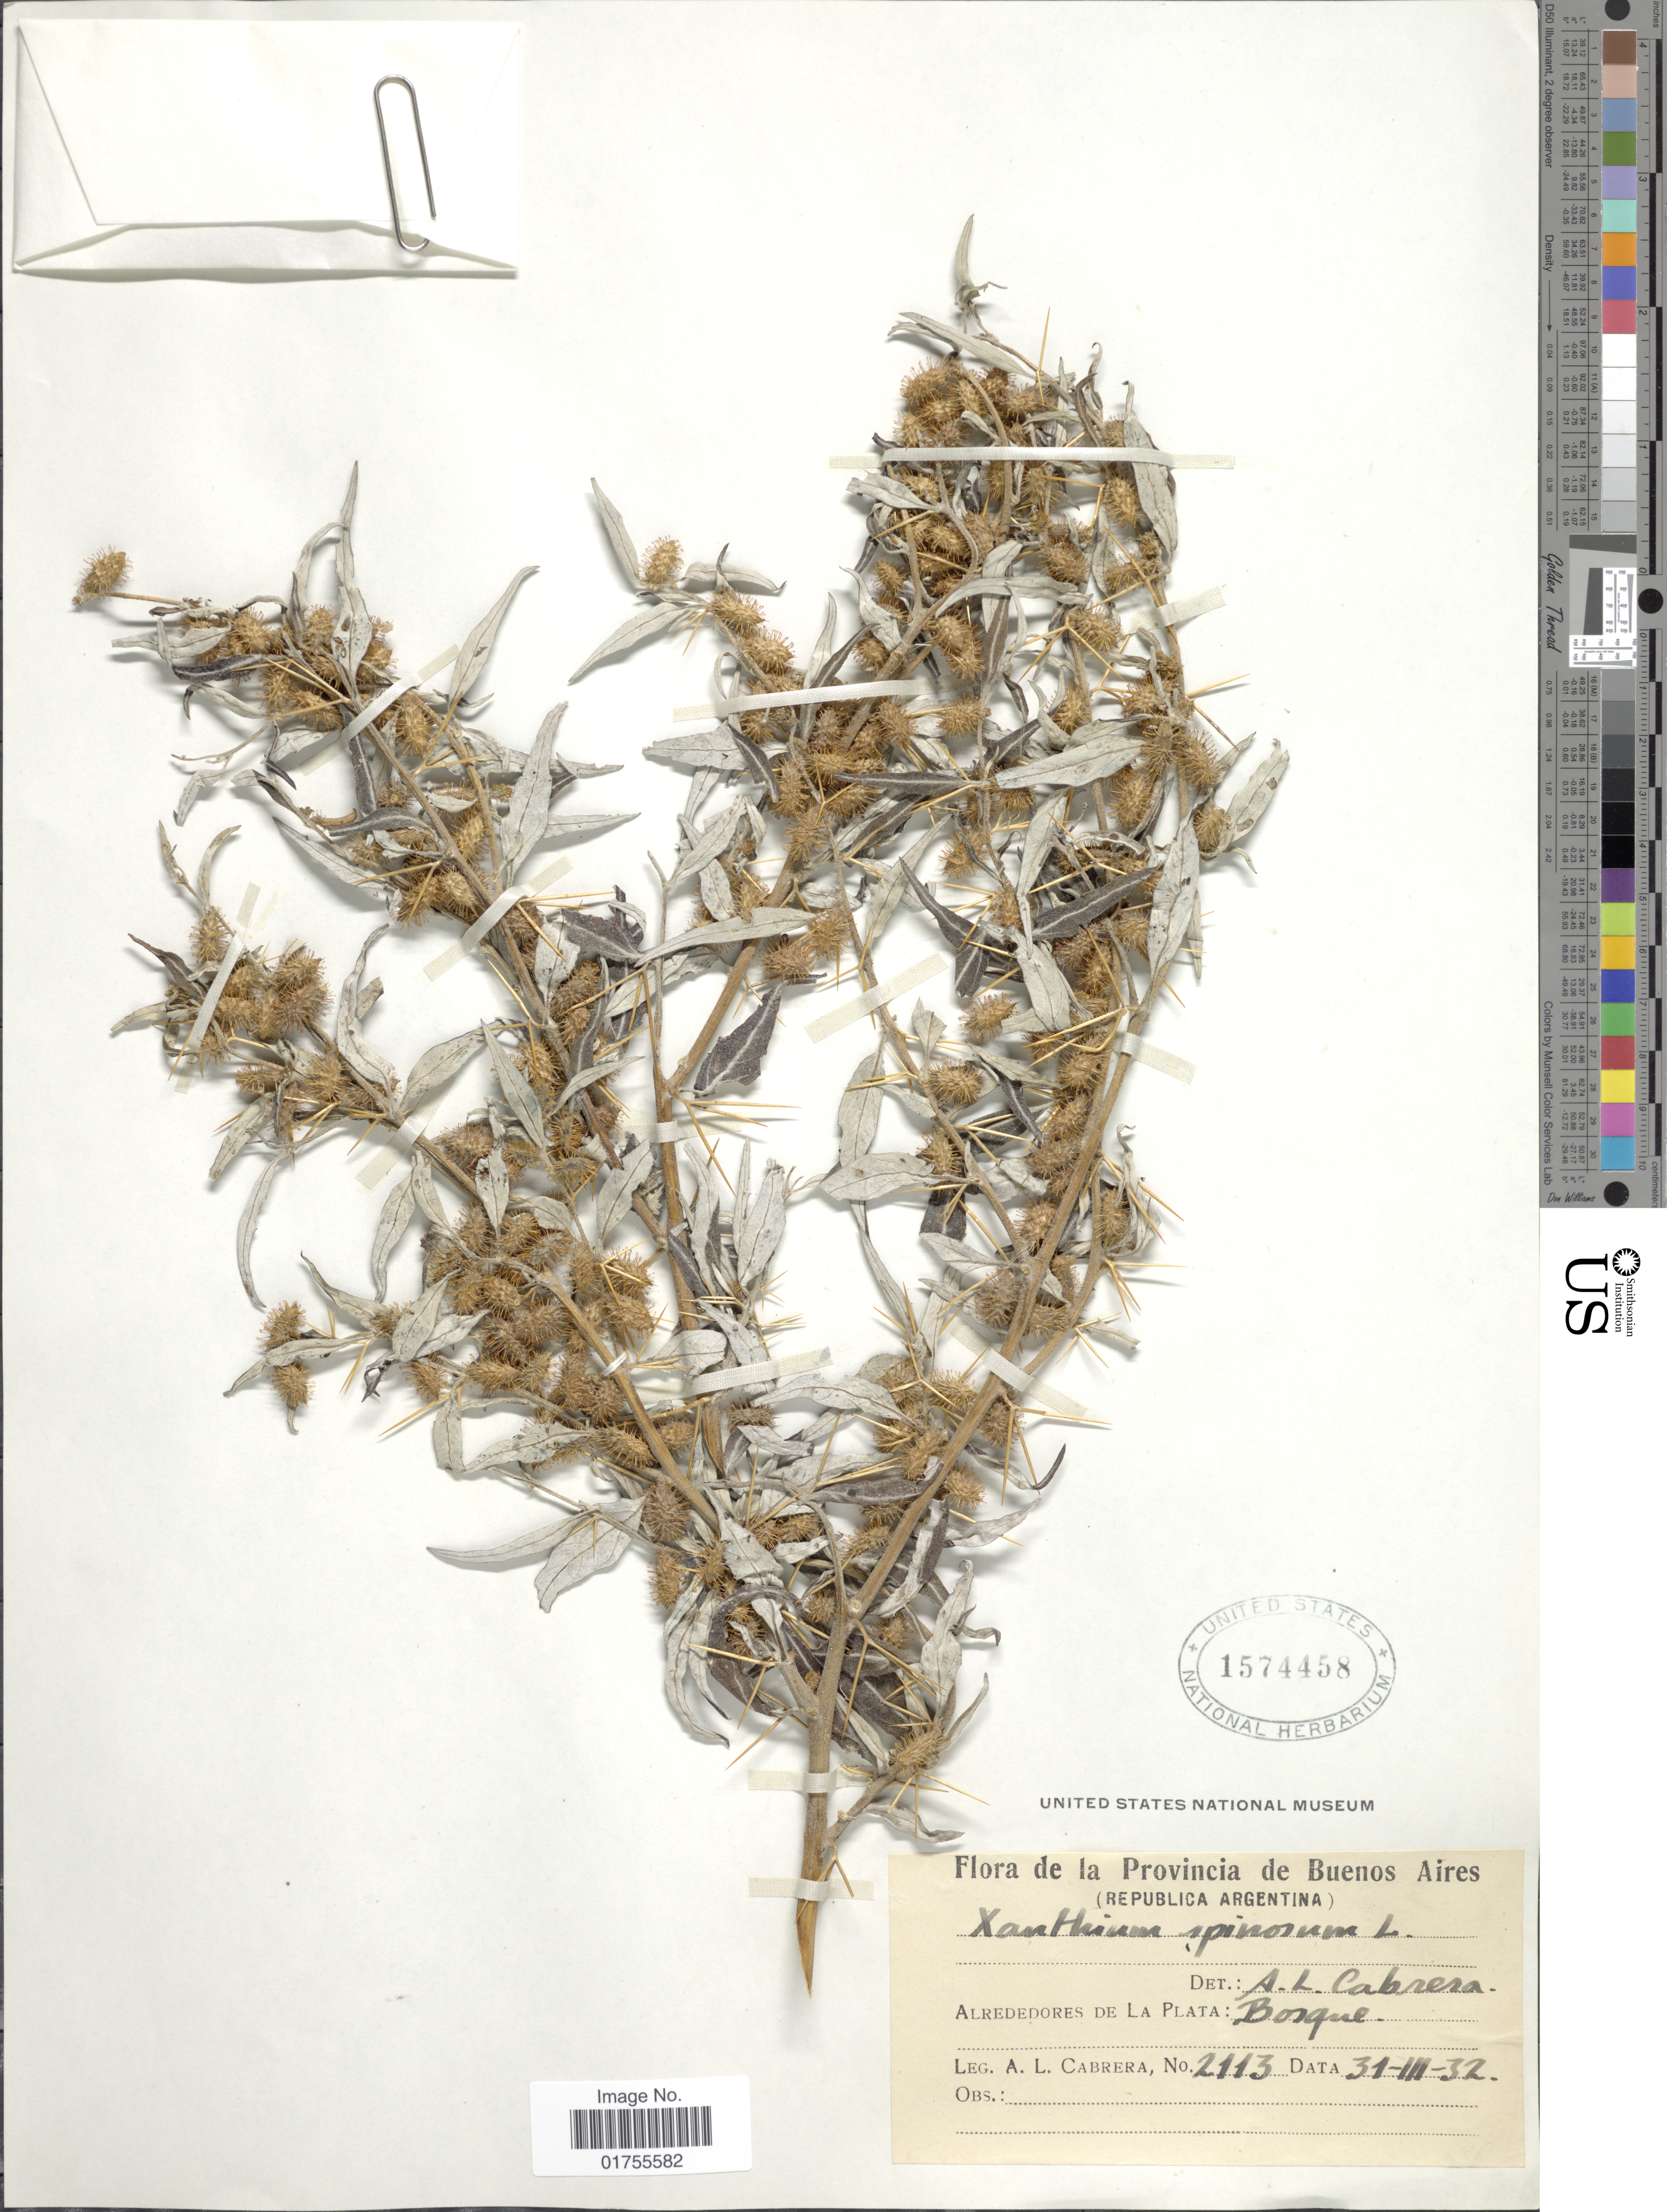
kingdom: Plantae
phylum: Tracheophyta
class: Magnoliopsida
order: Asterales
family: Asteraceae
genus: Xanthium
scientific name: Xanthium spinosum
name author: L.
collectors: A. L. Cabrera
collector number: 2113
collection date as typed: Transcribed d/m/y: 31/3/32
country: Argentina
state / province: Buenos Aires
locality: Alrededores de La Plata: Bosque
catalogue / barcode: US 1574458